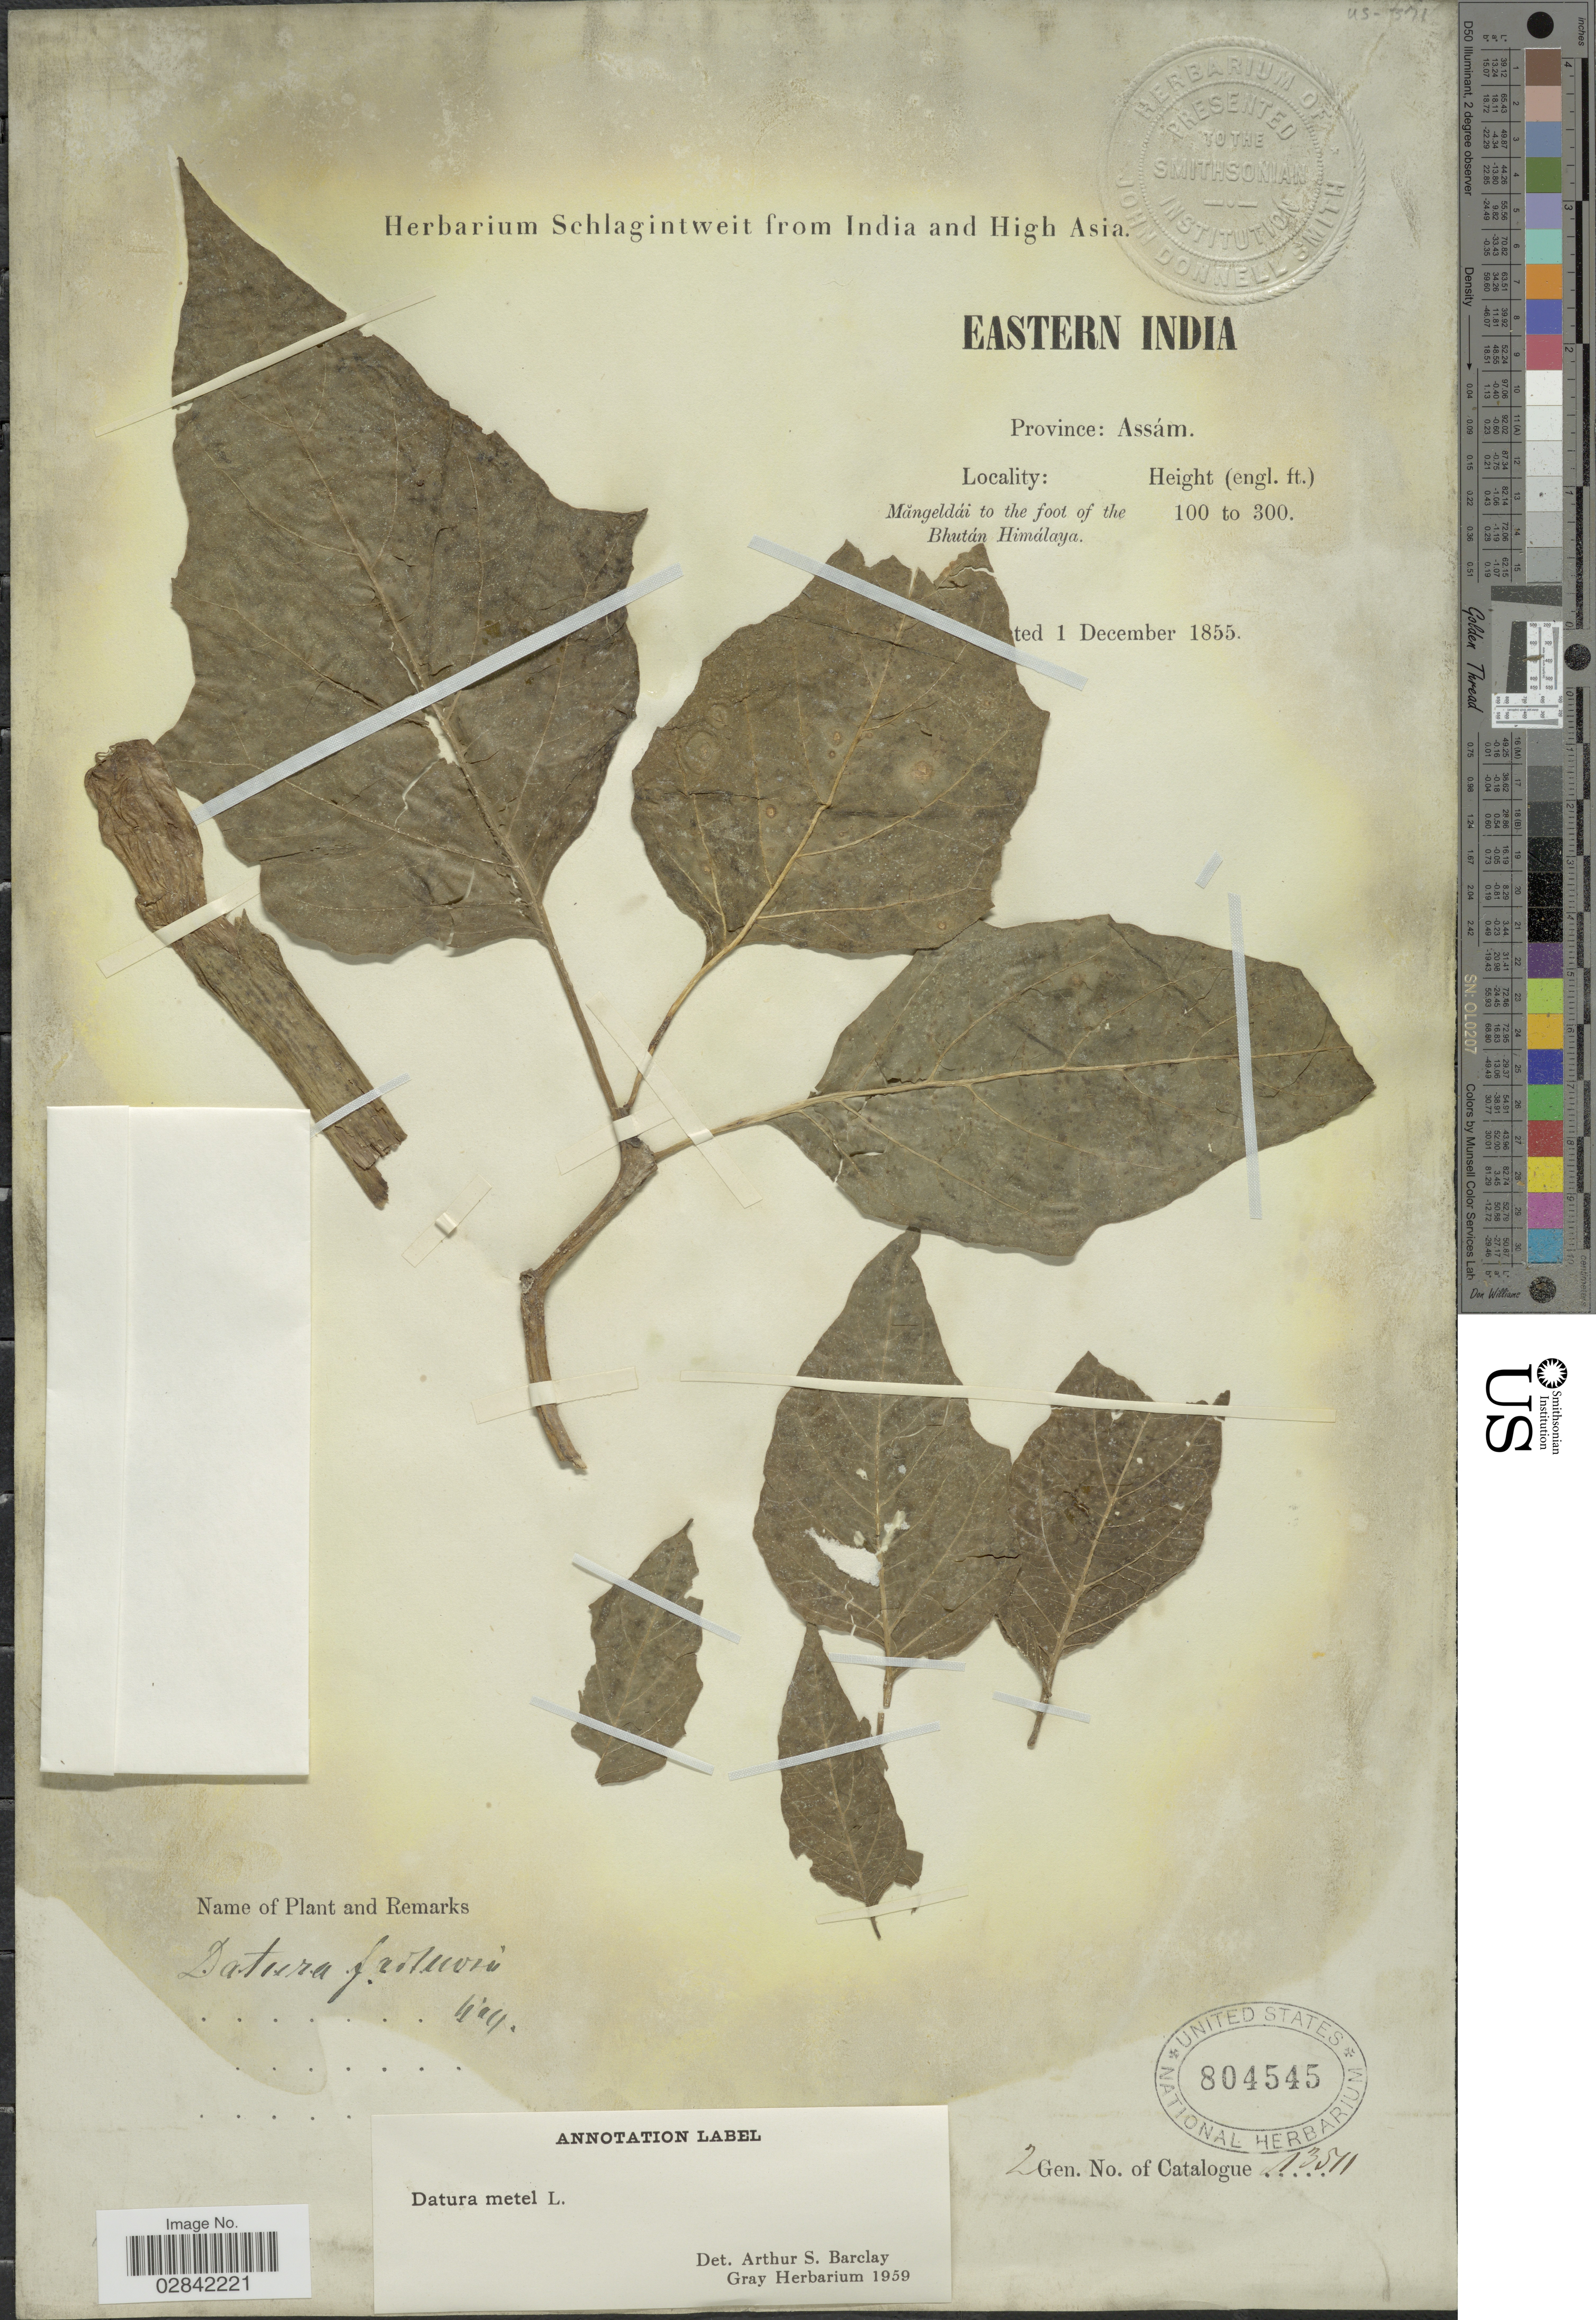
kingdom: Plantae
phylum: Tracheophyta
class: Magnoliopsida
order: Solanales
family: Solanaceae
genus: Datura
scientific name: Datura metel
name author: L.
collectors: ex herb. Schlagintweit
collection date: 1855-12-01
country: India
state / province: Assam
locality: Eastern India, Province: Assám, Mangeldai to the foot of the Bhután Himálaya.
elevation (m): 100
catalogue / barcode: US 804545